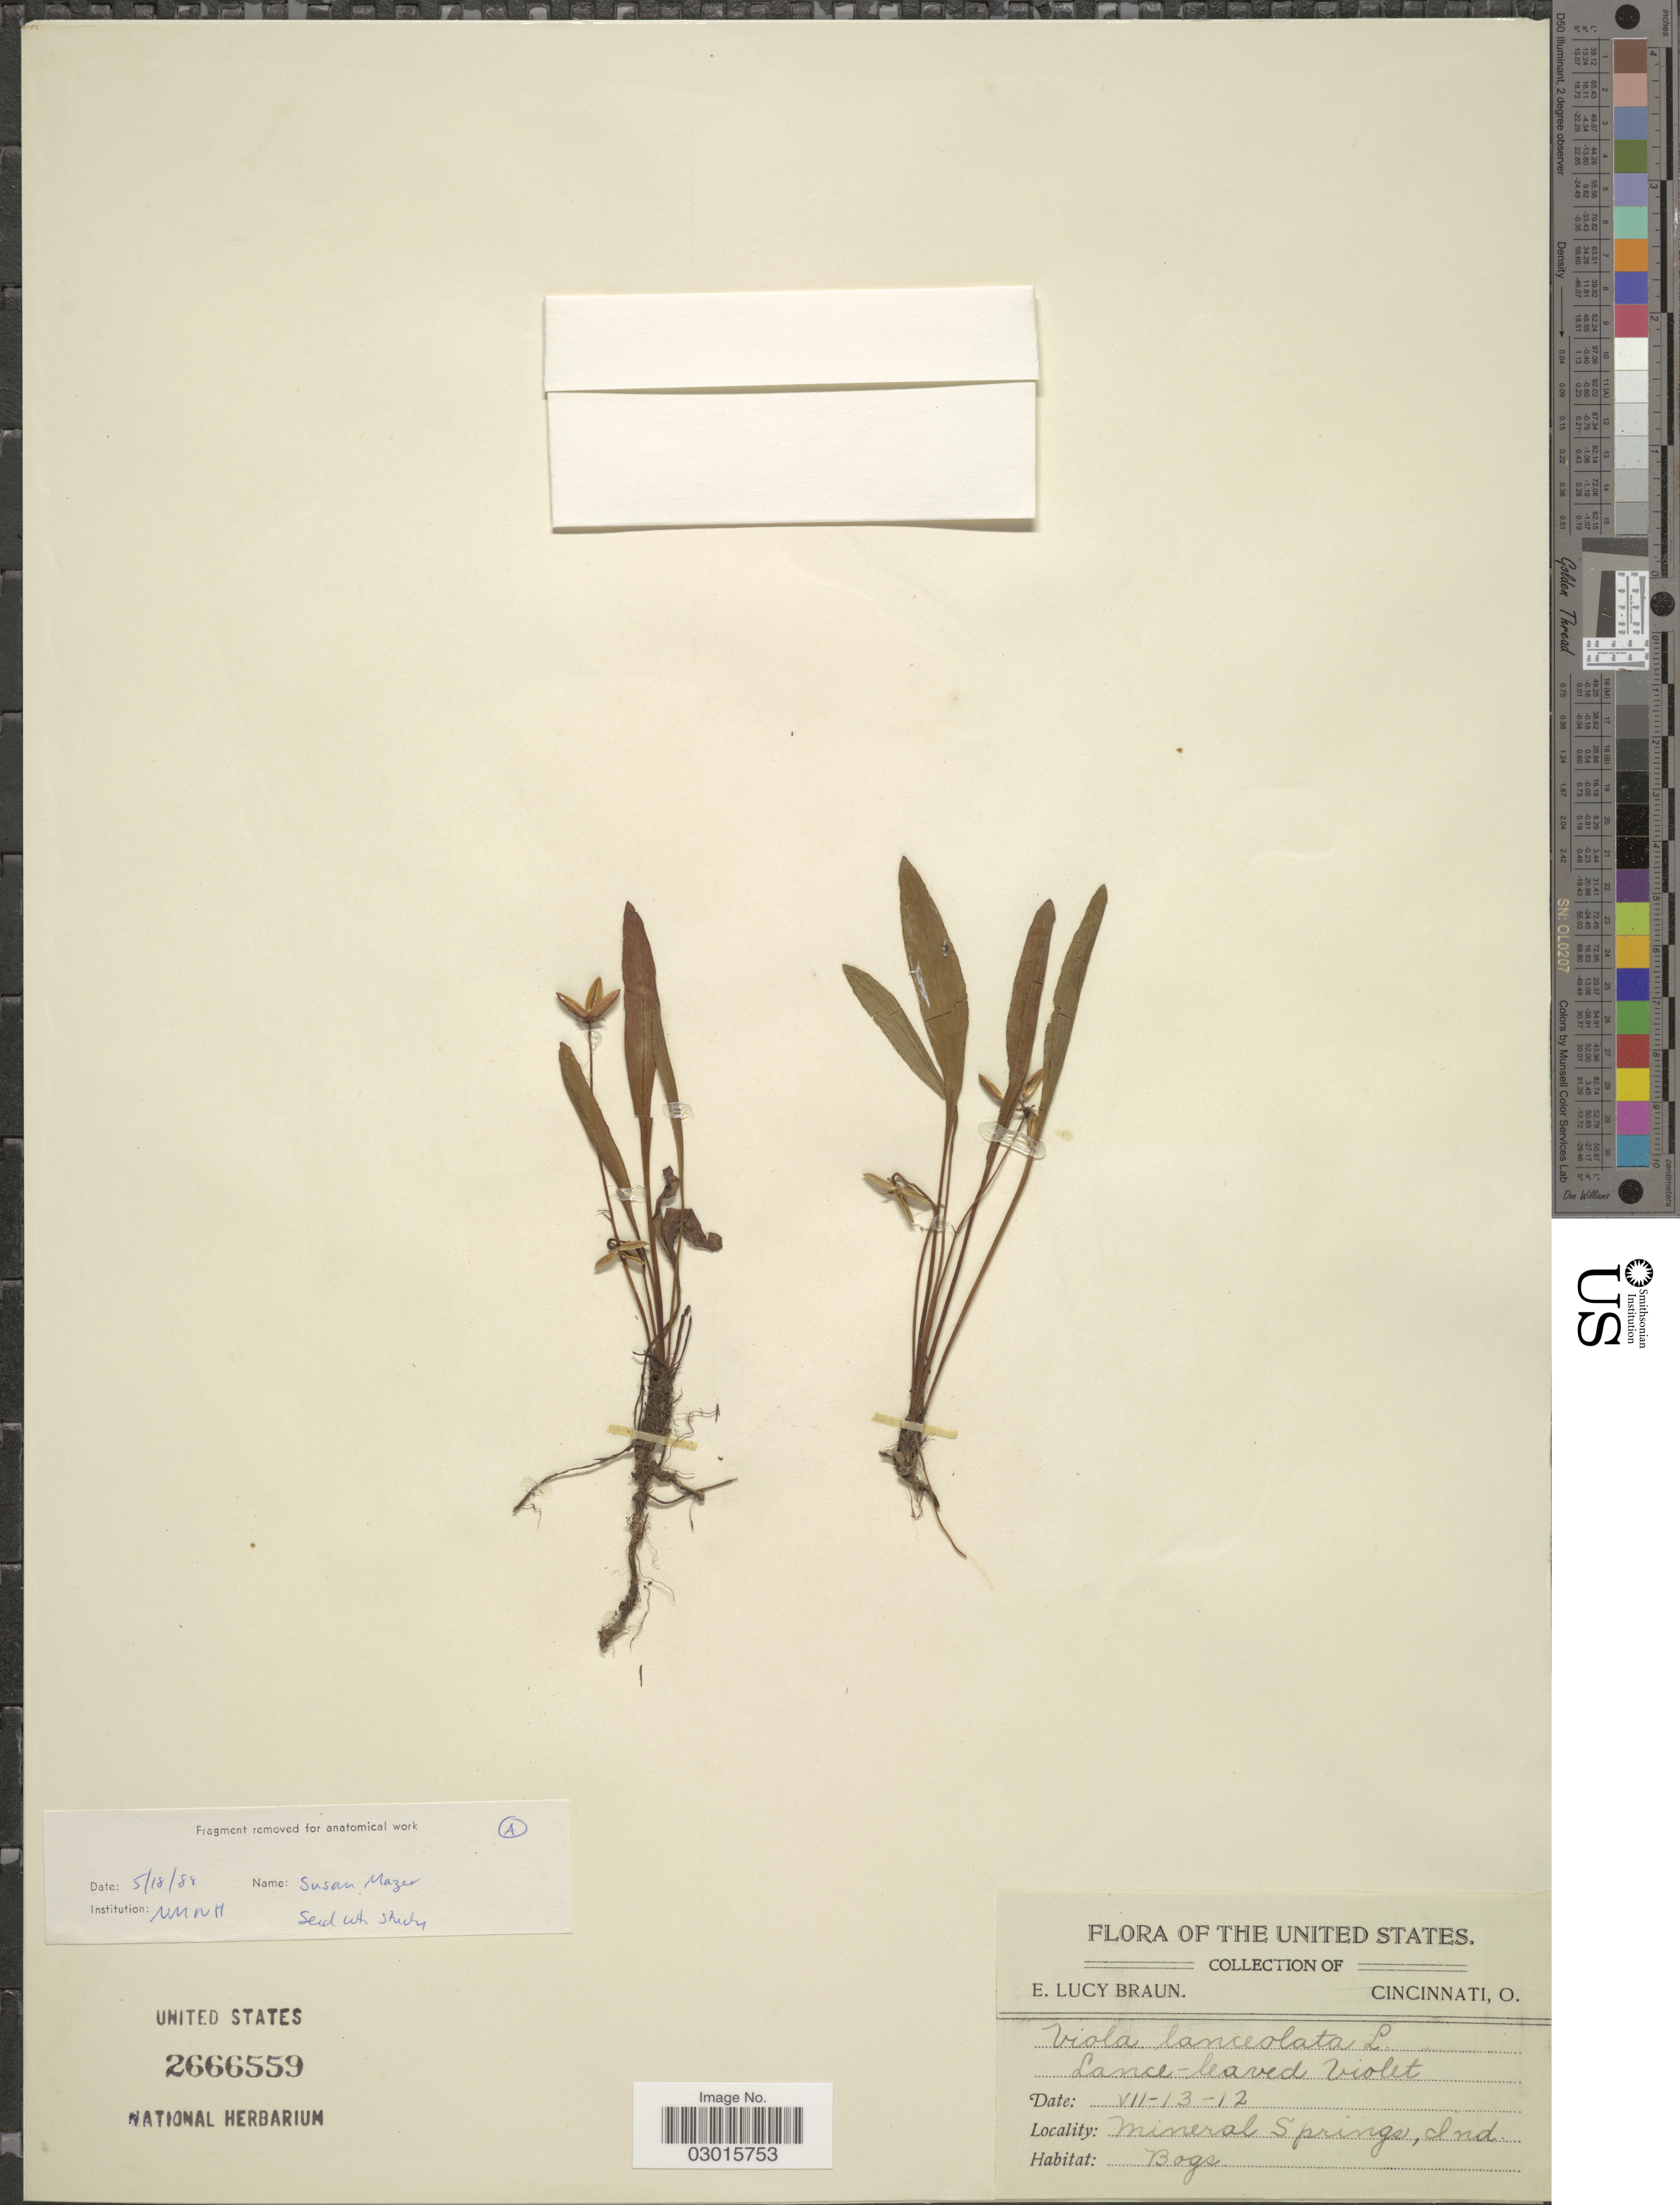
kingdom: Plantae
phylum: Tracheophyta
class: Magnoliopsida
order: Malpighiales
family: Violaceae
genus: Viola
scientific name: Viola lanceolata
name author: L.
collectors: E. L. Braun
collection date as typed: Transcribed d/m/y: 13/7/12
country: United States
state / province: Indiana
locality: Mineral Springs.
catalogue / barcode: US 2666559